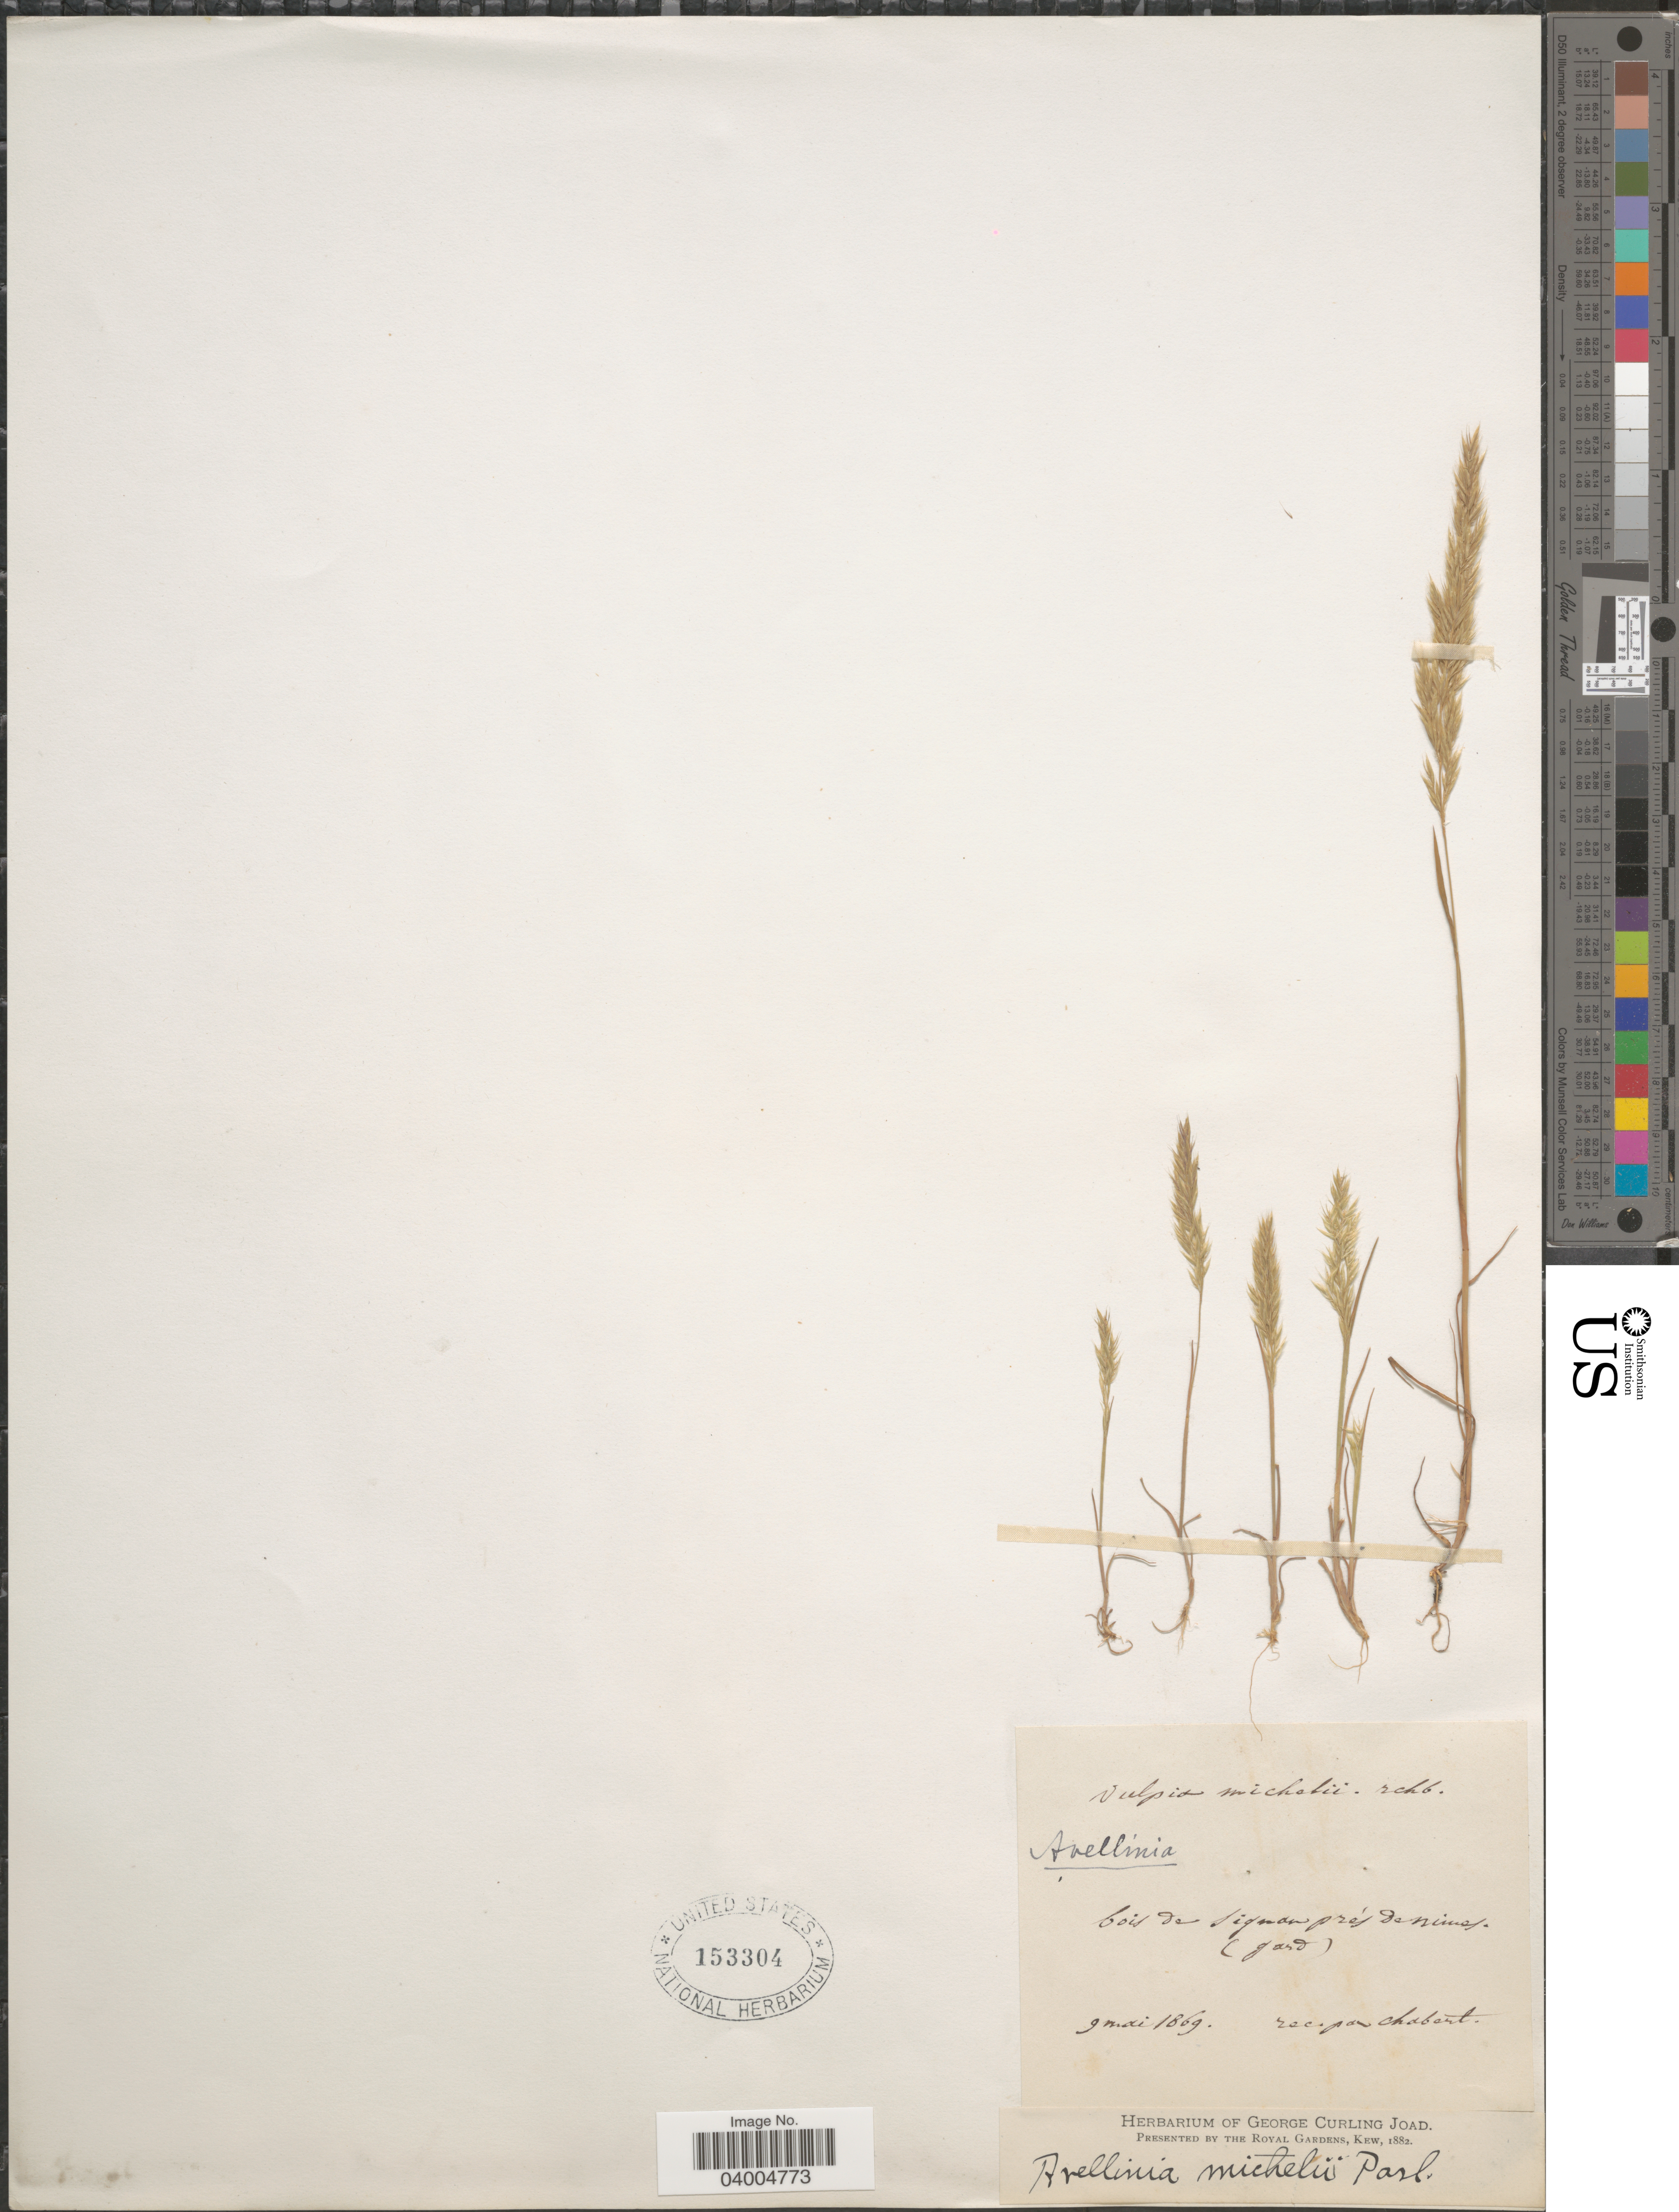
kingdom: Plantae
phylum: Tracheophyta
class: Liliopsida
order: Poales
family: Poaceae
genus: Avellinia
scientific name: Avellinia michelii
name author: (Savi) Parl.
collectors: ex herb. George Curling Joad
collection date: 1869-05-09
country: France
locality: Bois de Sigman prés Denimes [interpreted] (gard).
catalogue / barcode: US 153304